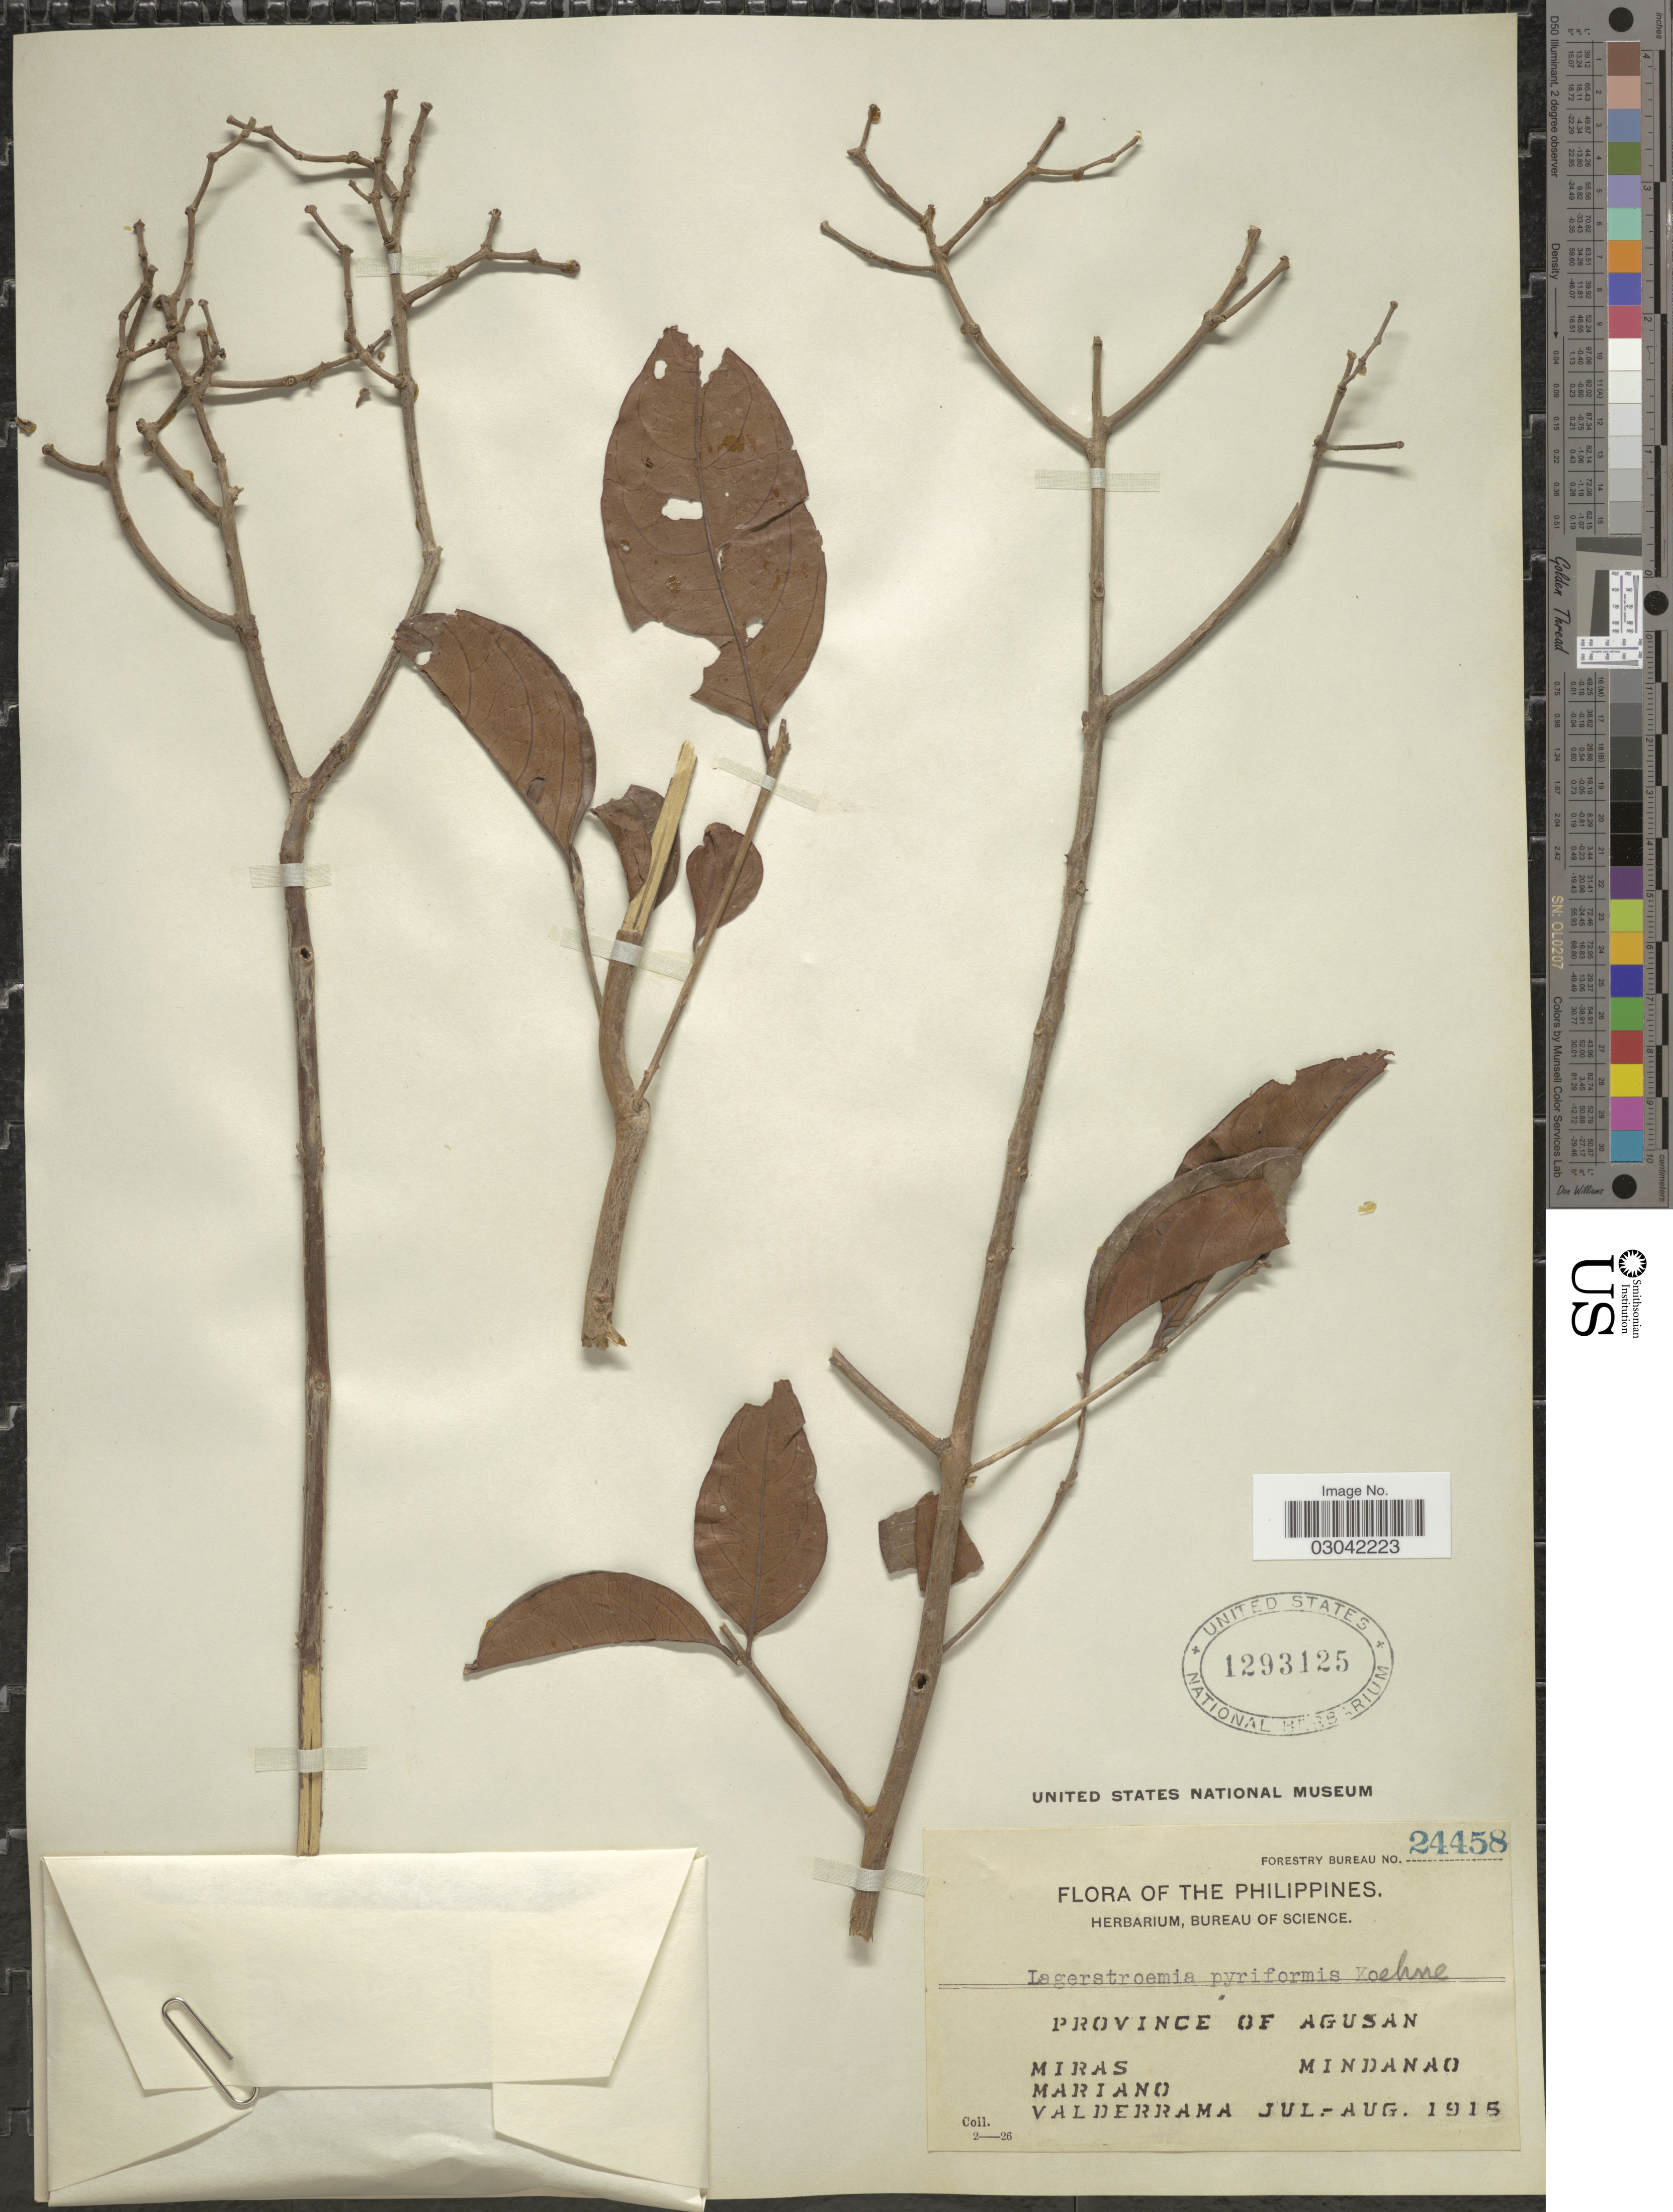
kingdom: Plantae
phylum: Tracheophyta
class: Magnoliopsida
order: Myrtales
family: Lythraceae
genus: Lagerstroemia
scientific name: Lagerstroemia speciosa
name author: (L.) Pers.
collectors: Miras, -. Mariano & -. Valderrama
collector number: Forestry Bureau 24458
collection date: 1915-07/1915-08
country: Philippines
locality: Province of Agusan, Mindanao.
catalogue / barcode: US 1293125